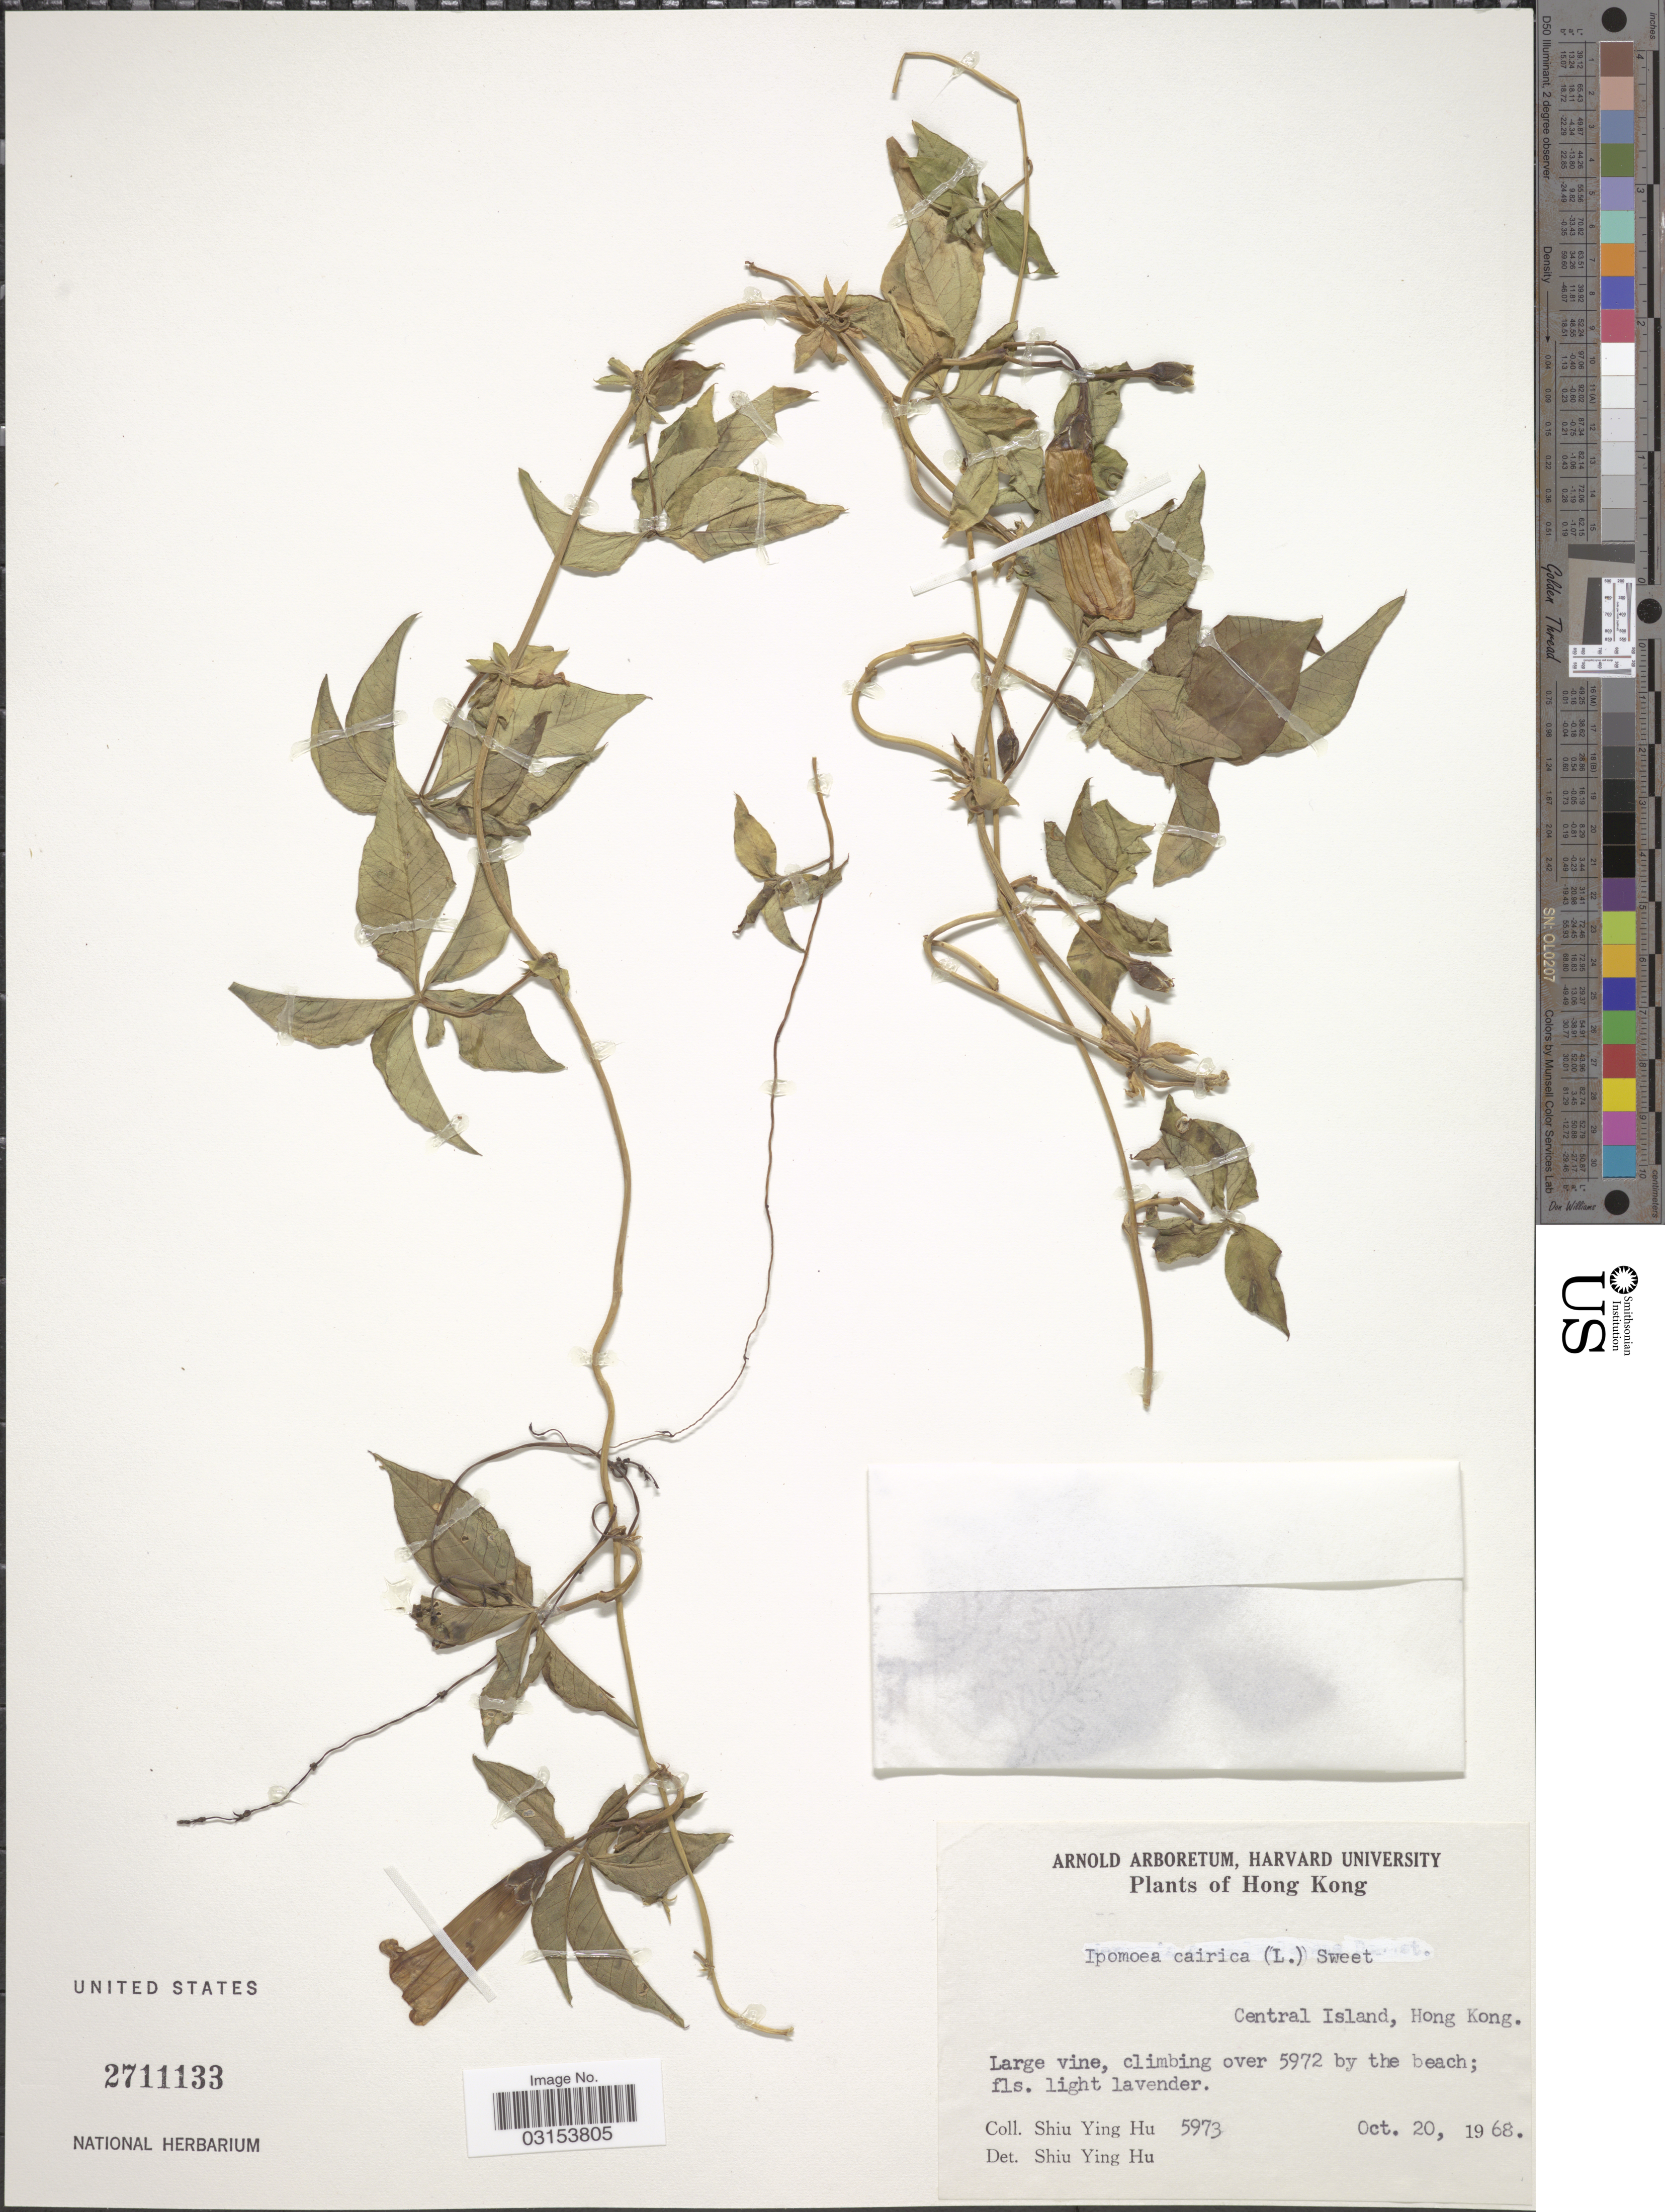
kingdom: Plantae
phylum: Tracheophyta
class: Magnoliopsida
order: Solanales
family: Convolvulaceae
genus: Ipomoea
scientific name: Ipomoea cairica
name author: (L.) Sweet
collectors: S. Y. Hu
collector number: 5973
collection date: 1968-10-20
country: China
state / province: Hong Kong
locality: Central Island.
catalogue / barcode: US 2711133